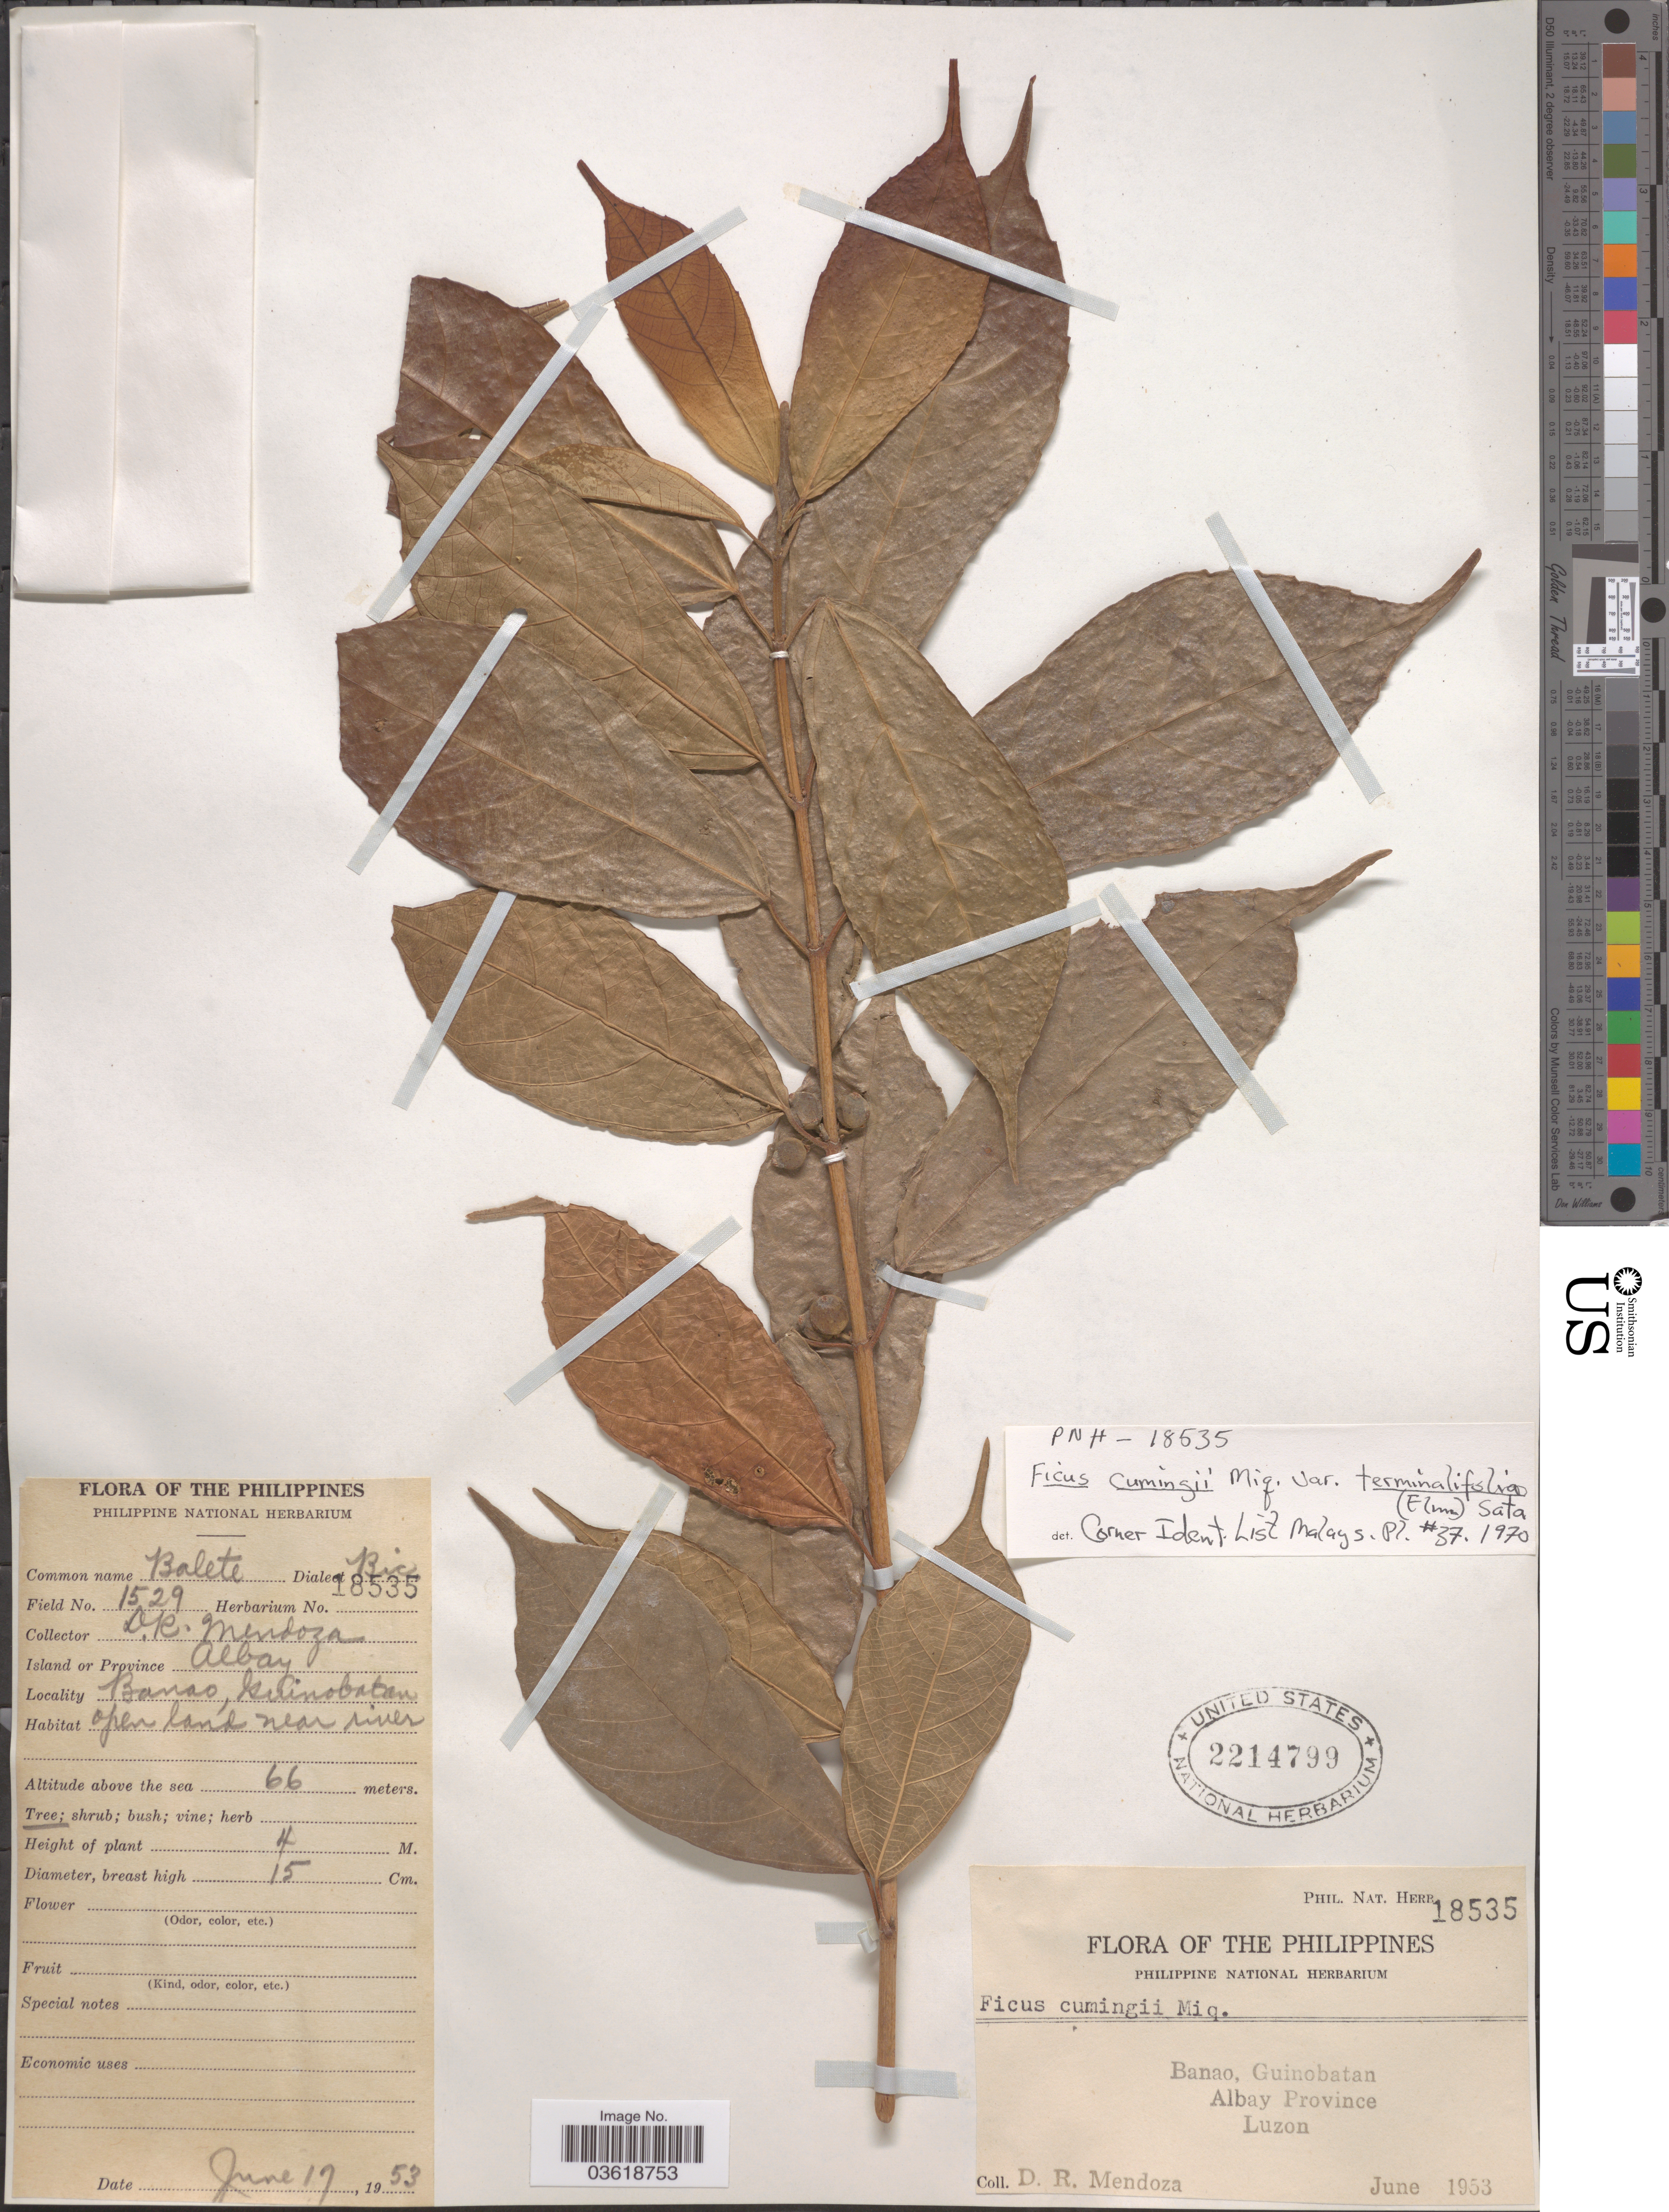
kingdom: Plantae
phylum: Tracheophyta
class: Magnoliopsida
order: Rosales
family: Moraceae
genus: Ficus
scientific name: Ficus cumingii var. terminalifolia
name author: (Elmer) Sata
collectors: D. Mendoza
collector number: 1529/Phil. Nat. Herb. 18535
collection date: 1953-06-17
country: Philippines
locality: Albay Province. Banao, Guinobatan. Open land near river.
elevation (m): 66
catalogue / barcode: US 2214799